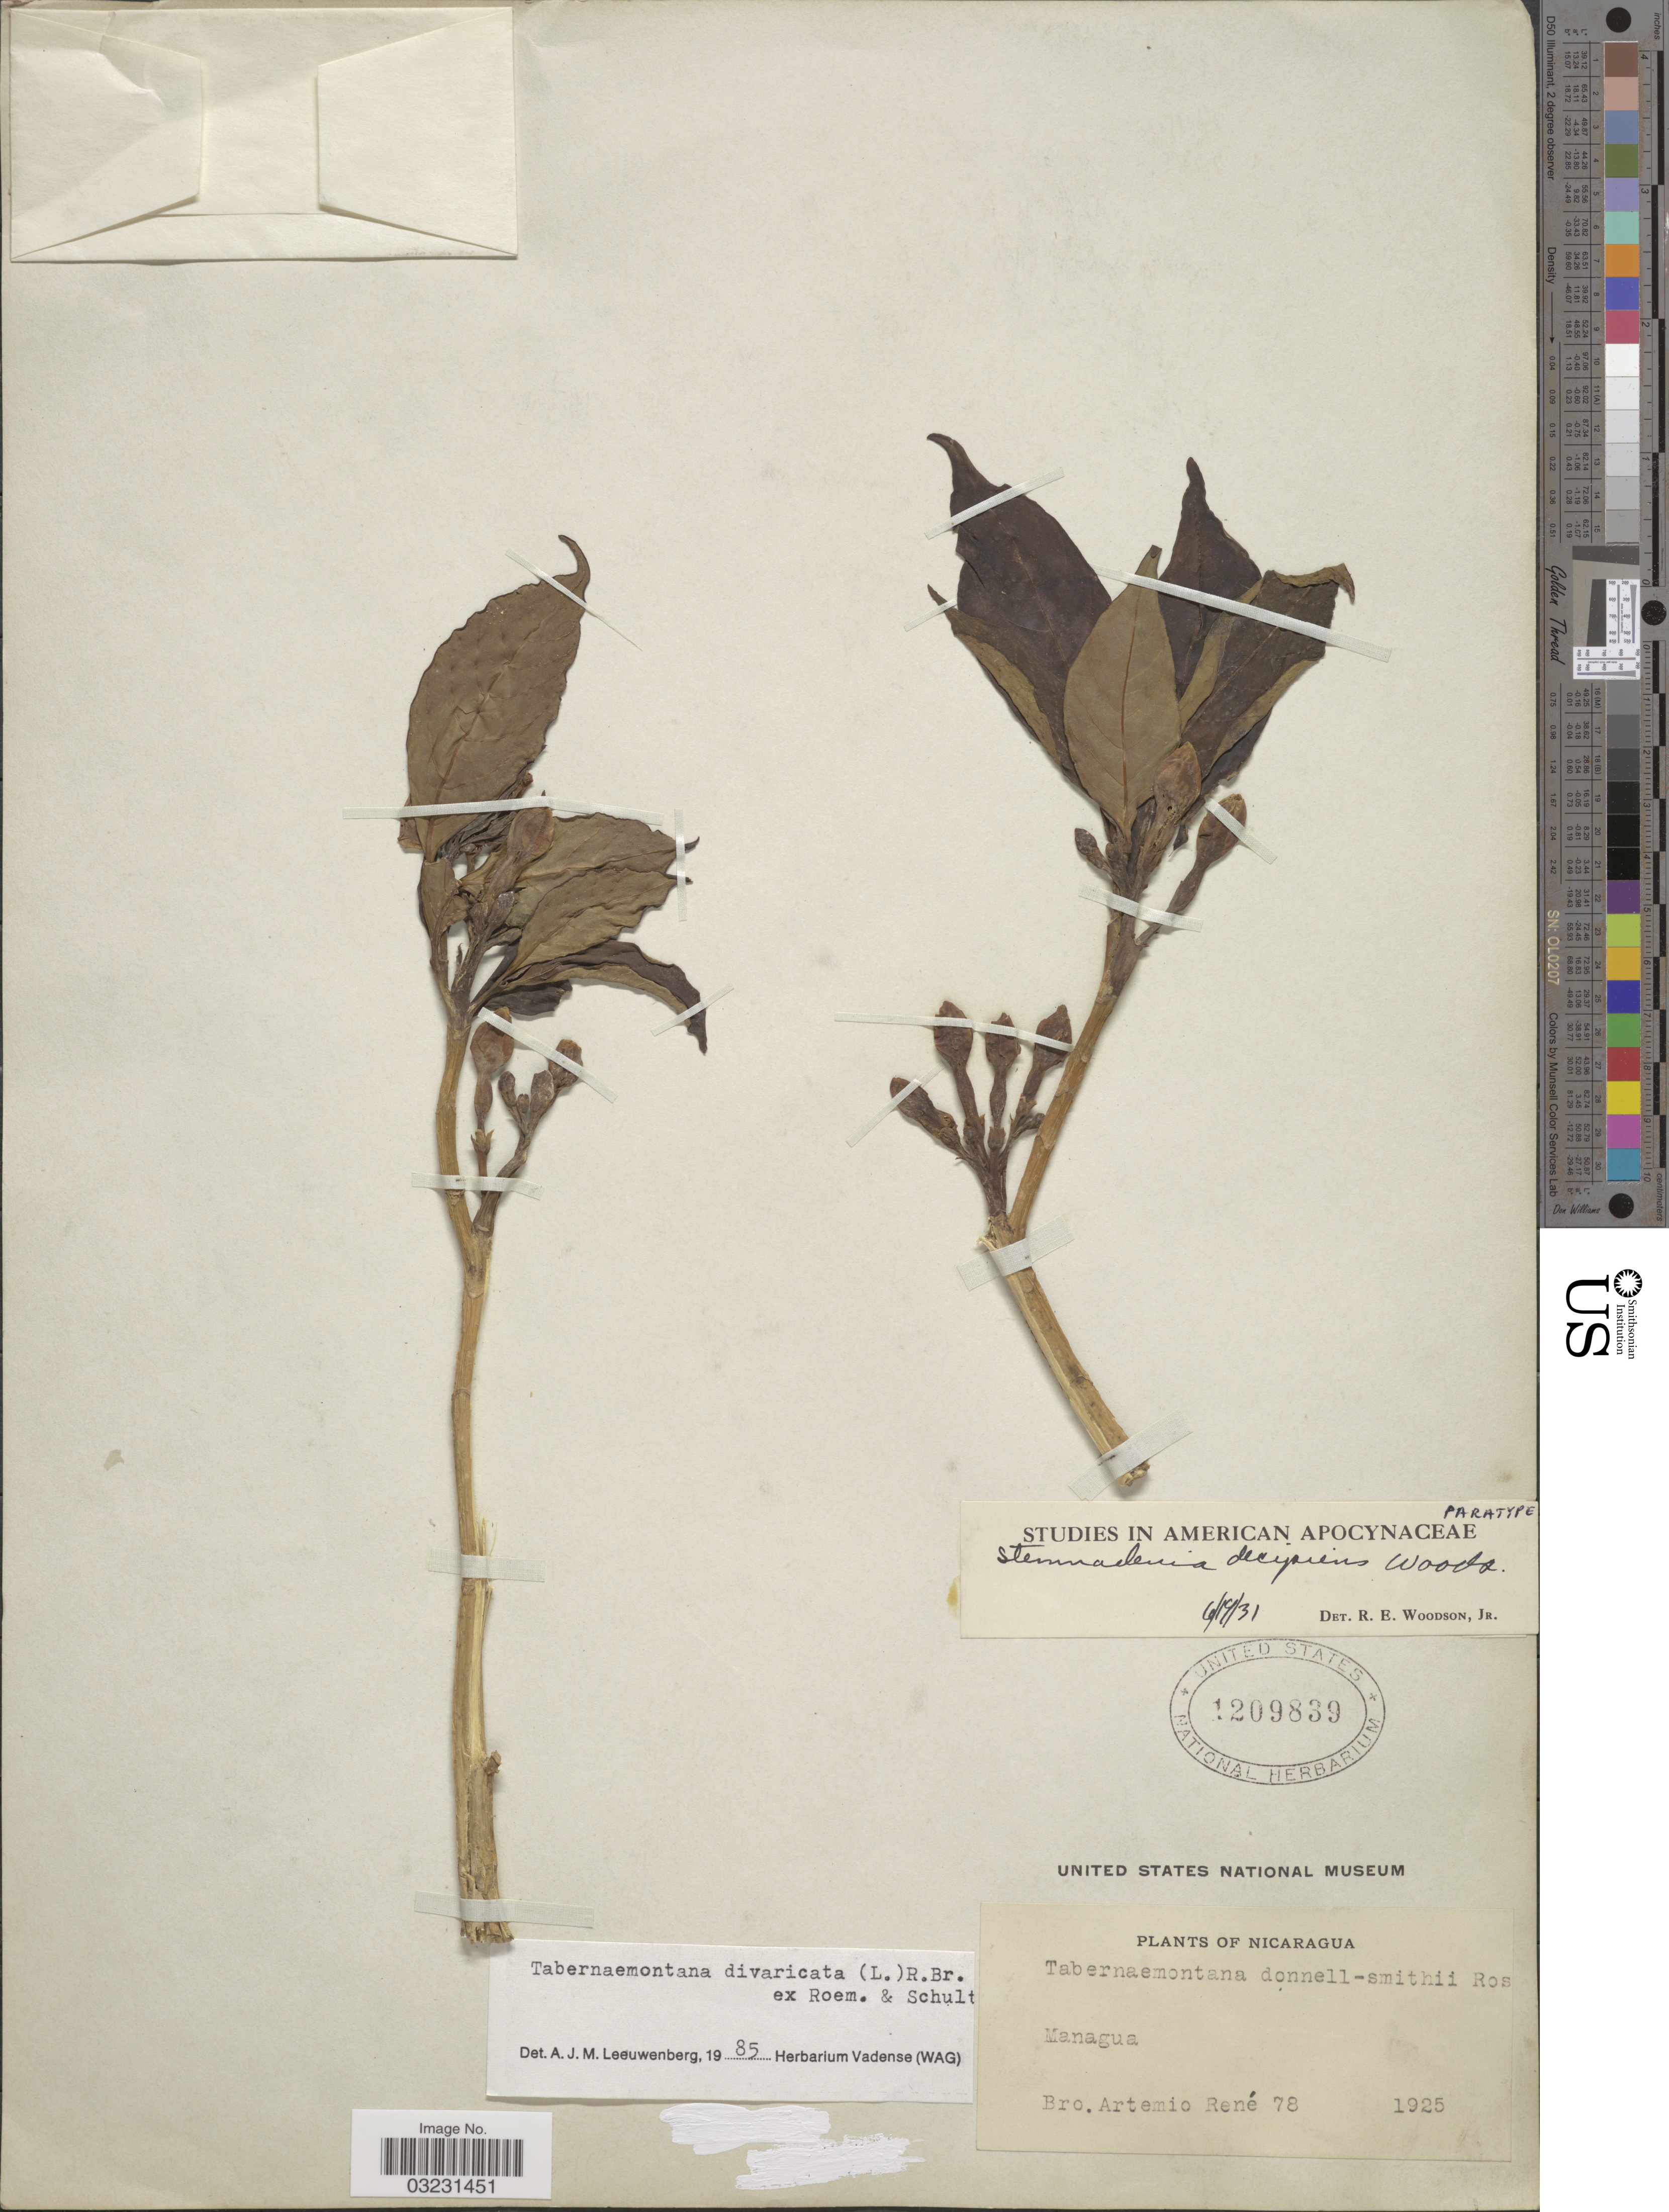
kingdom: Plantae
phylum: Tracheophyta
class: Magnoliopsida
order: Gentianales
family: Apocynaceae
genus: Tabernaemontana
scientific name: Tabernaemontana divaricata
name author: (L.) R. Br. ex Roem. & Schult.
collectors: B. Rene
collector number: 78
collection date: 1925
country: Nicaragua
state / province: Managua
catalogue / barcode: US 1209839